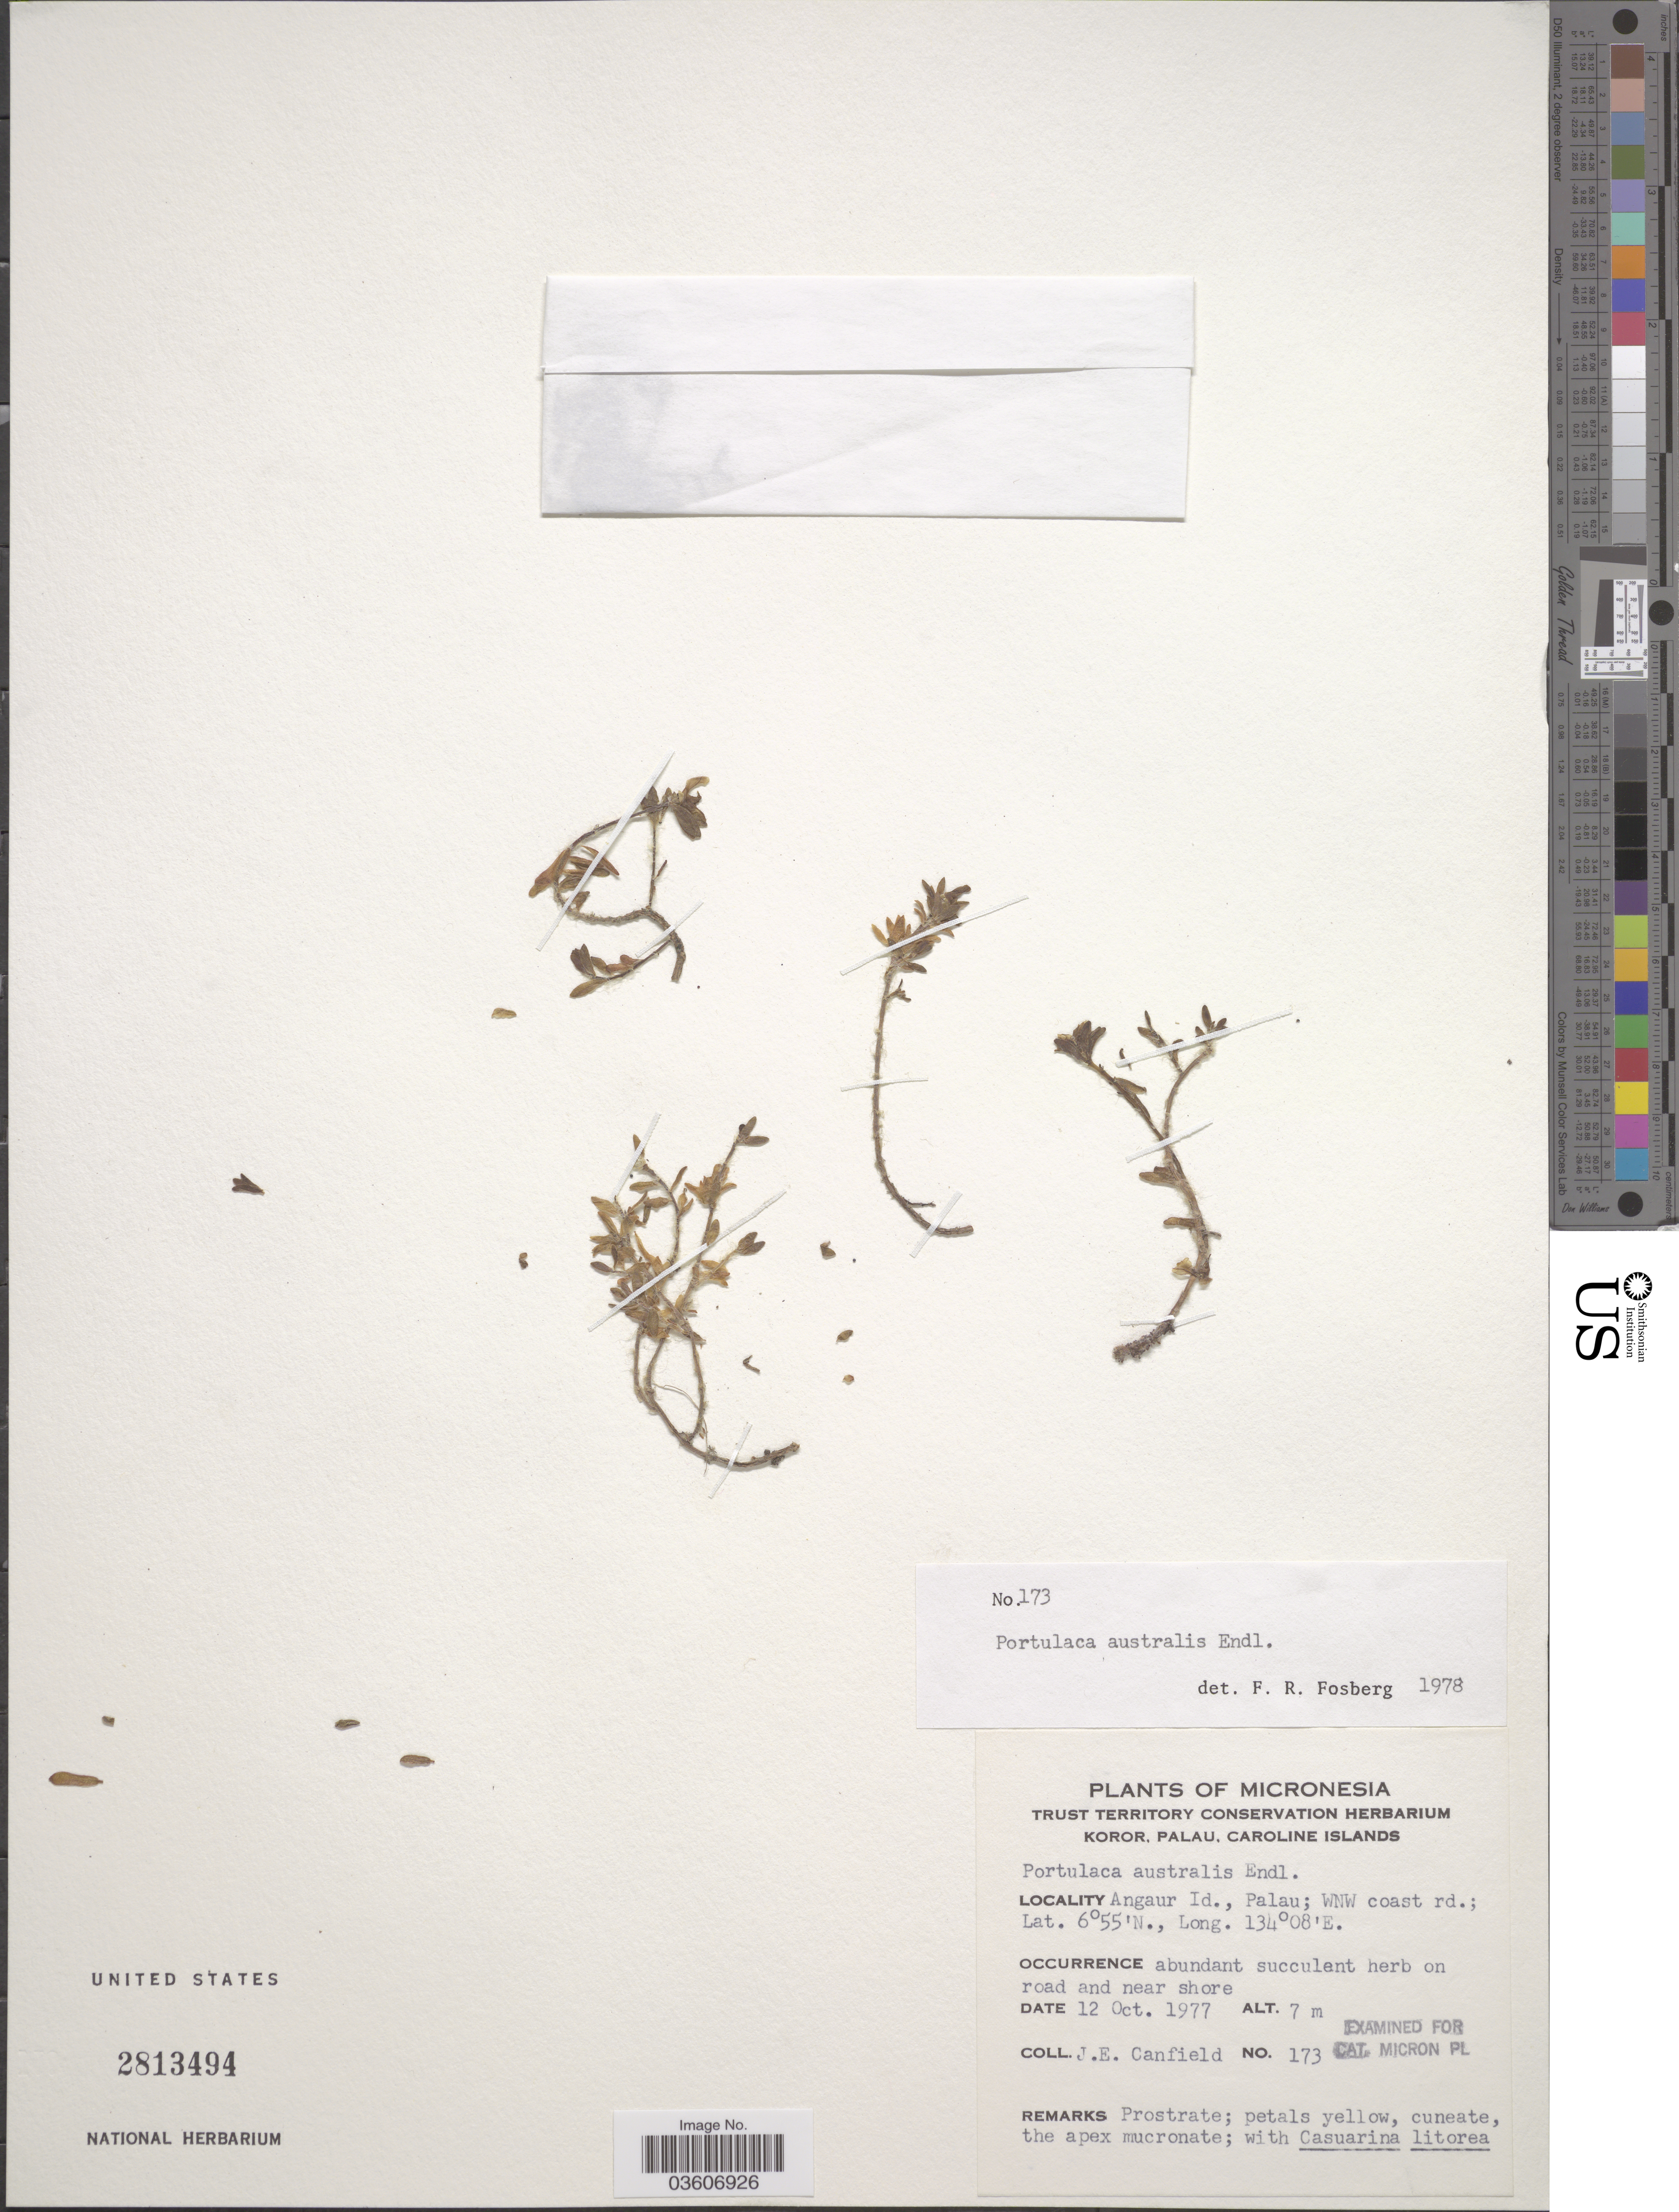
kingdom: Plantae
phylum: Tracheophyta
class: Magnoliopsida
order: Caryophyllales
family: Portulacaceae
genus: Portulaca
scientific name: Portulaca australis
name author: Endl.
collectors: J. E. Canfield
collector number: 173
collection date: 1977-10-12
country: Palau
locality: Micronesia. Caroline Islands. Angaur Id., Palau; WNW coast rd.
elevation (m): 7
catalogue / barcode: US 2813494